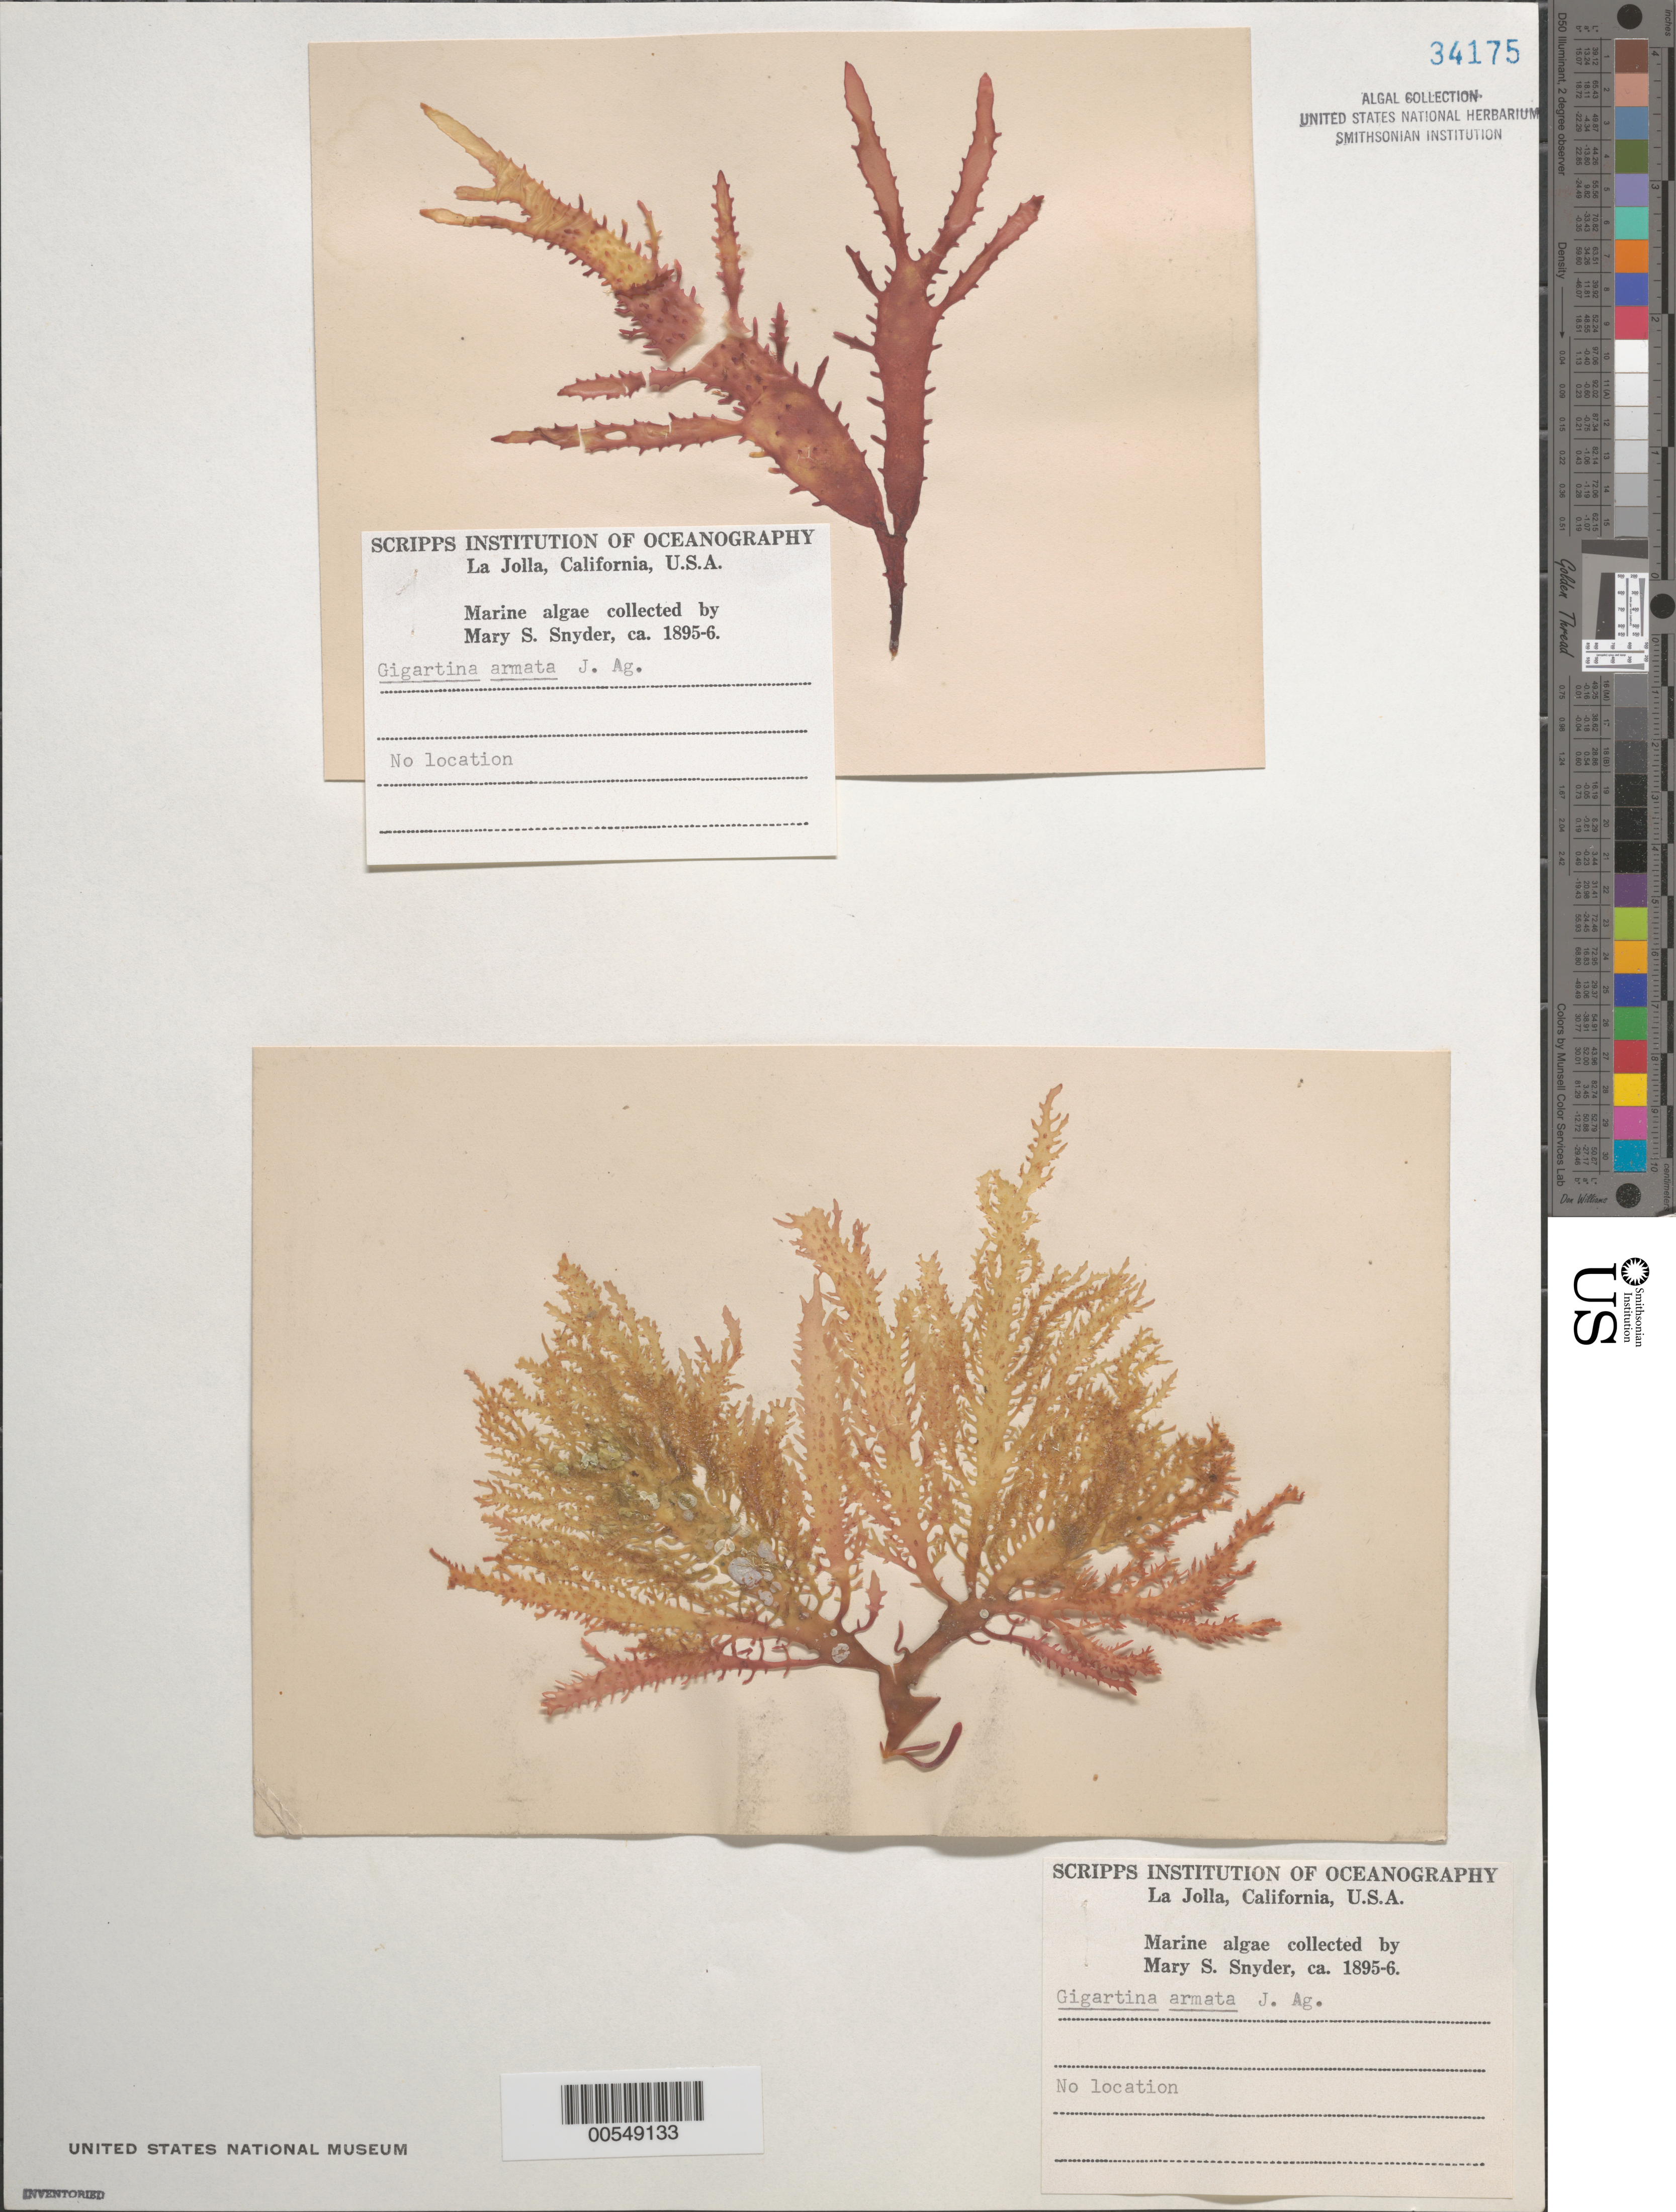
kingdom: Plantae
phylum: Rhodophyta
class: Florideophyceae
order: Gigartinales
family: Gigartinaceae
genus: Chondracanthus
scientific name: Chondracanthus spinosus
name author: (Kütz.) Guiry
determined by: Algae name updating Project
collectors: M. Snyder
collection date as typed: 1895 OR -- --- 1896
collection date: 1895 or 1896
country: United States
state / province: California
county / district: San Diego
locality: False Bay, San Diego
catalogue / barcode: US 34175